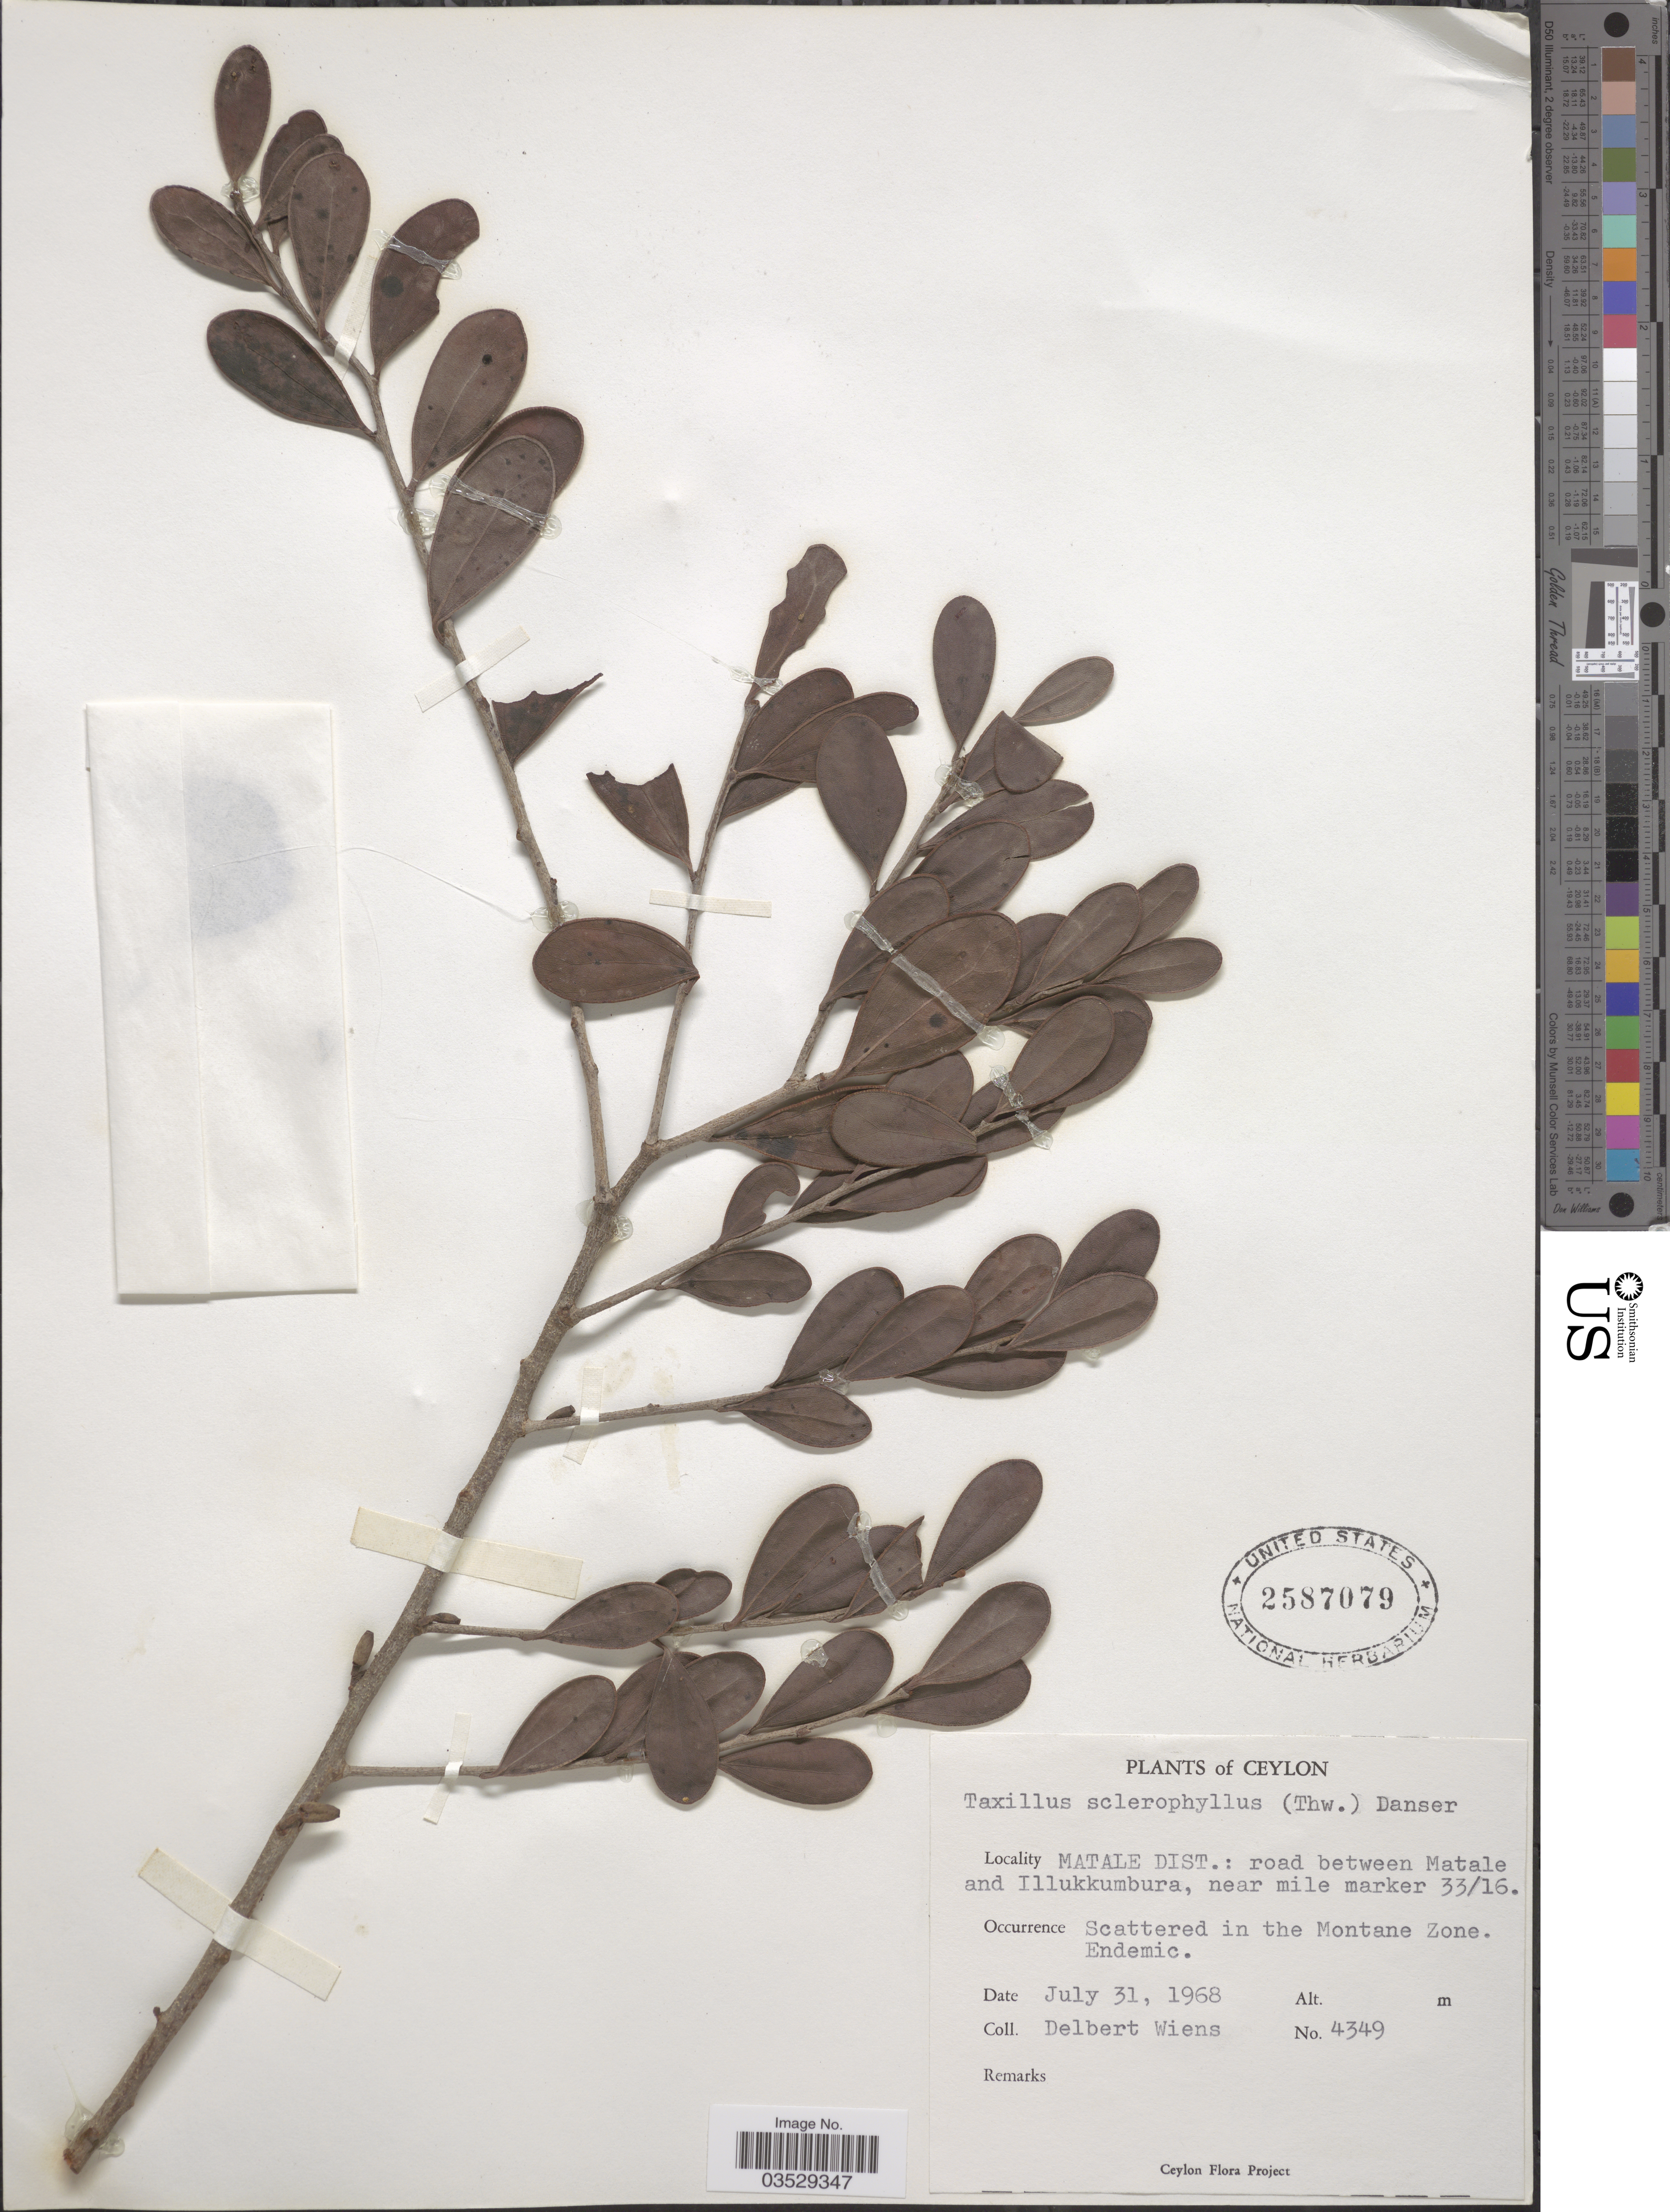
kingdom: Plantae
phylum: Tracheophyta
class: Magnoliopsida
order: Santalales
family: Loranthaceae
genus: Taxillus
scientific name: Taxillus sclerophyllus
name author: Danser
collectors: D. Wiens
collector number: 4349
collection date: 1968-07-31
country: Sri Lanka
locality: Ceylon. Matale Dist.: road between Matale and Illukkumbura, near mile marker 33/16. In the Montane Zone.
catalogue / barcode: US 2587079